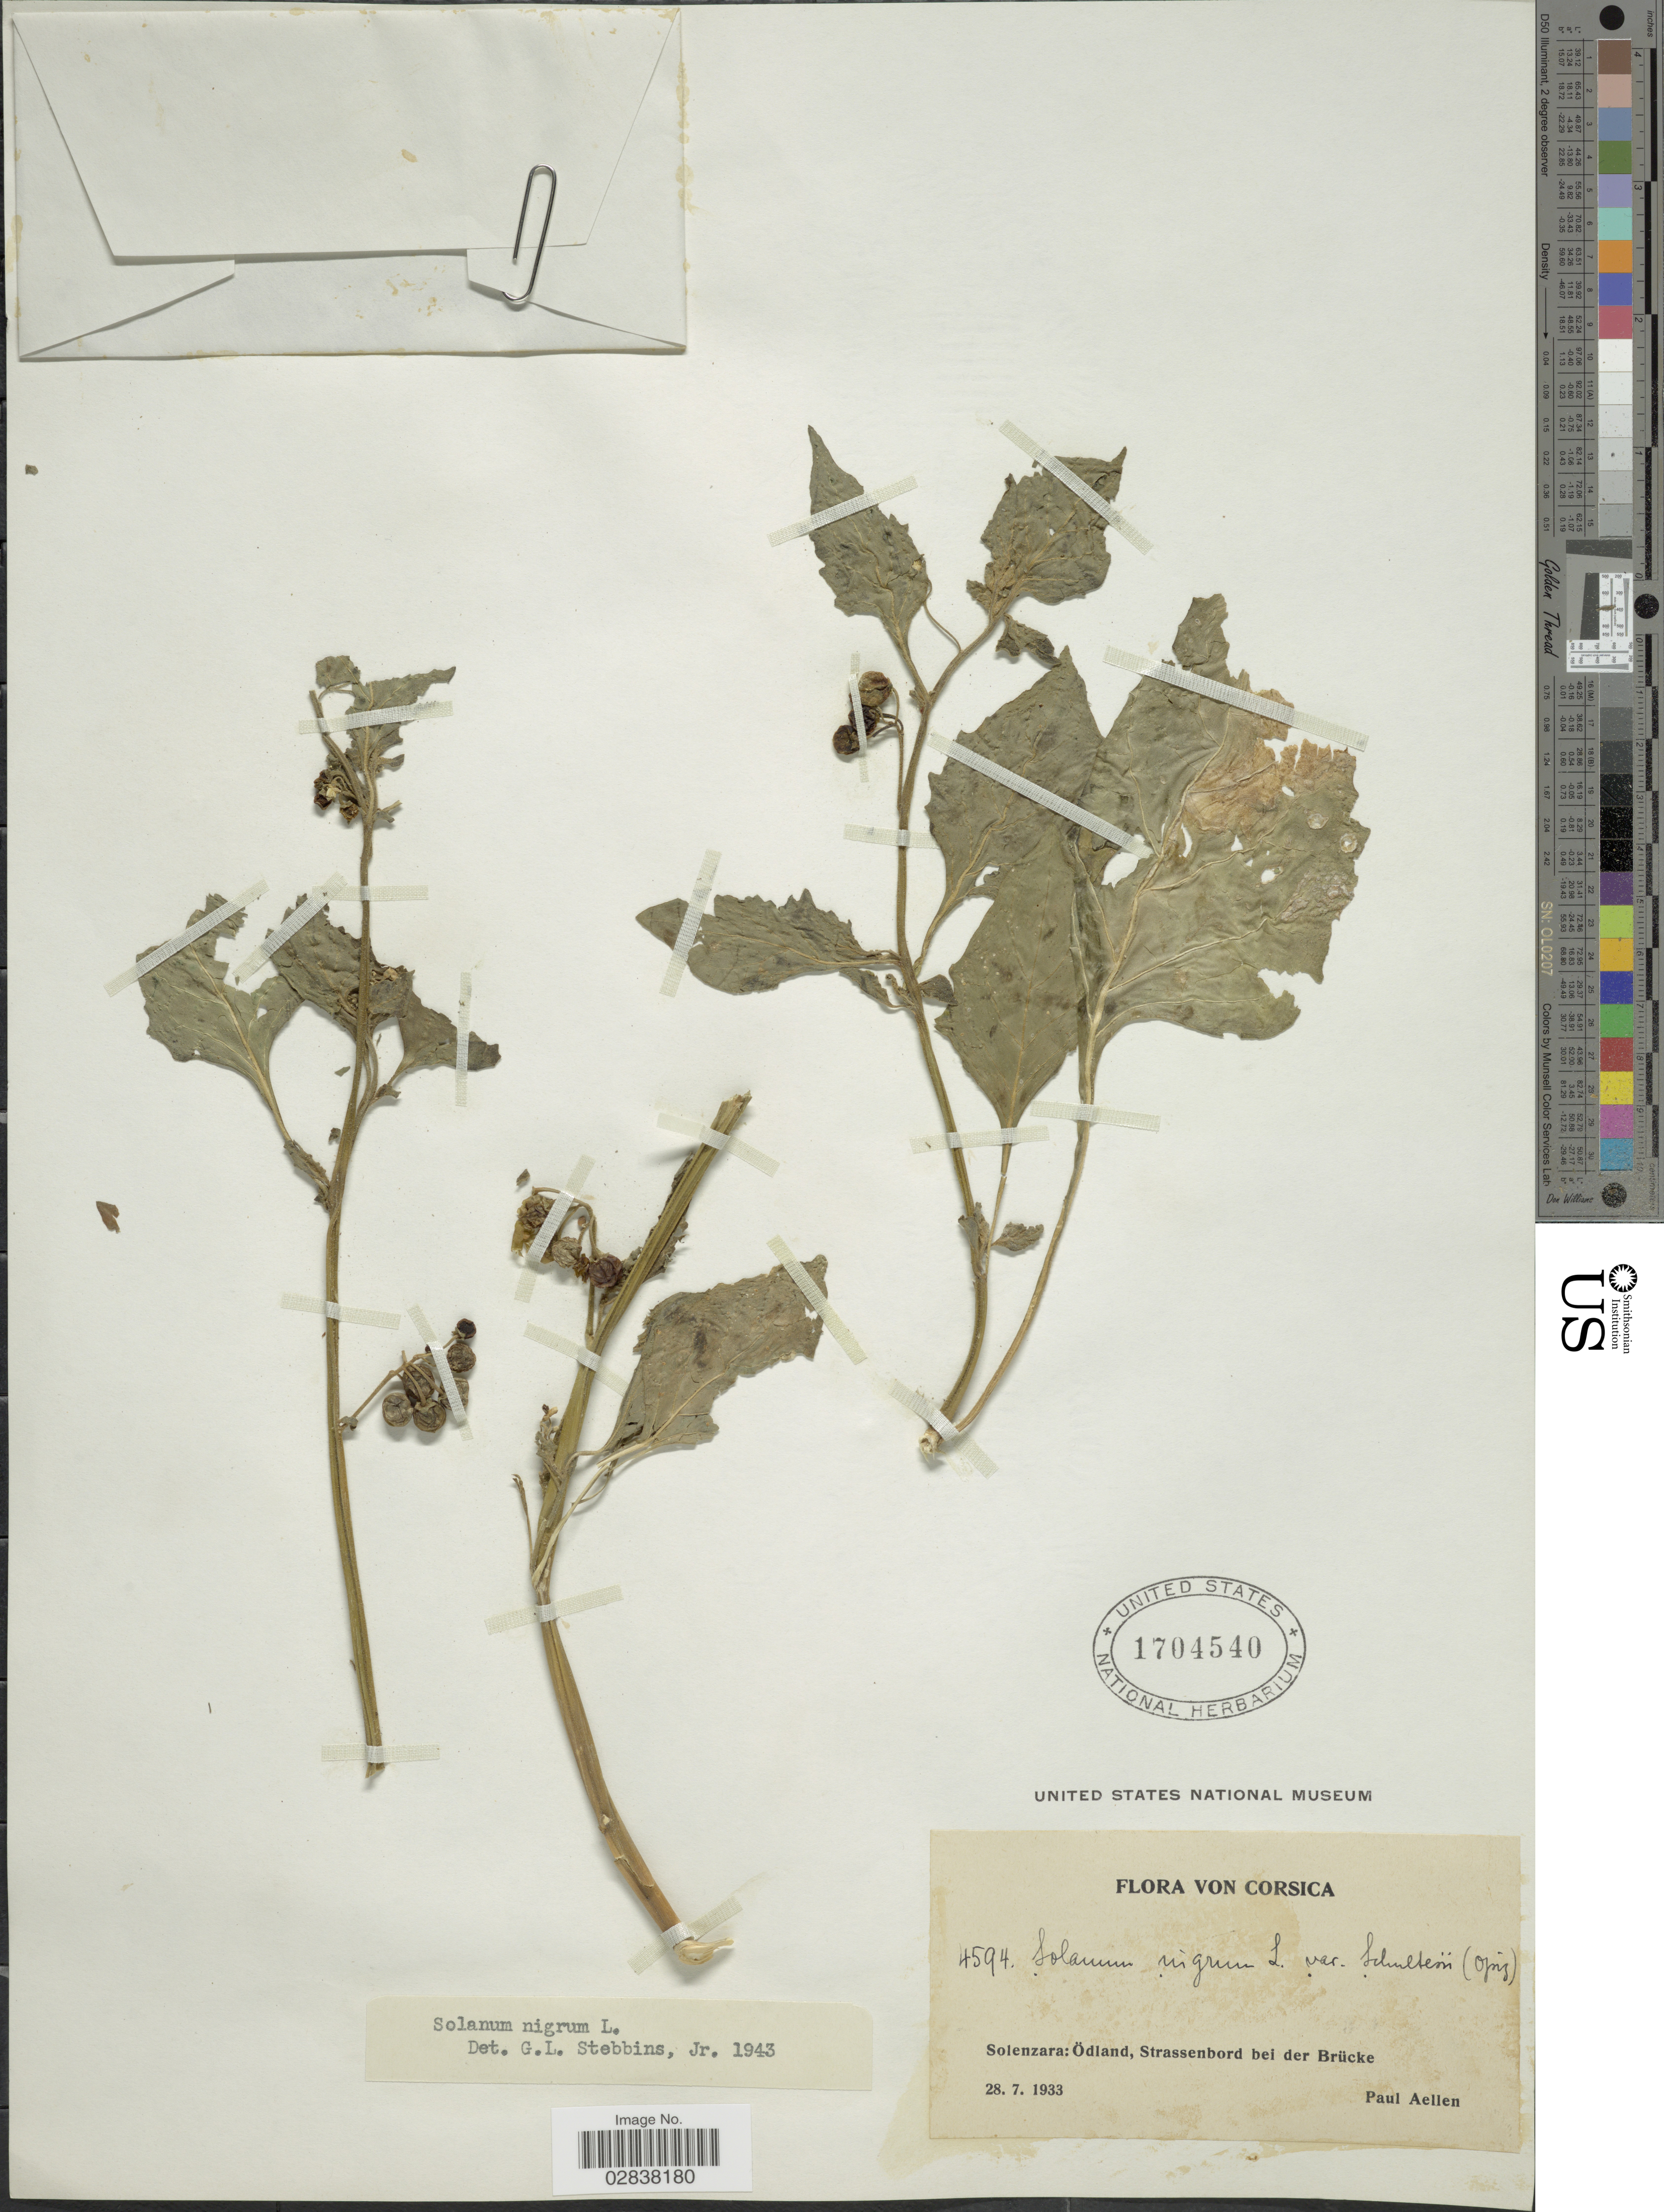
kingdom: Plantae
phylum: Tracheophyta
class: Magnoliopsida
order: Solanales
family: Solanaceae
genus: Solanum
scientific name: Solanum nigrum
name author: L.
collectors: P. Aellen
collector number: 4594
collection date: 1933-07-28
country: France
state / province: Corsica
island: Corse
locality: Solenzara, Ödland, Strassenbord bei der Brücke.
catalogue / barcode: US 1704540